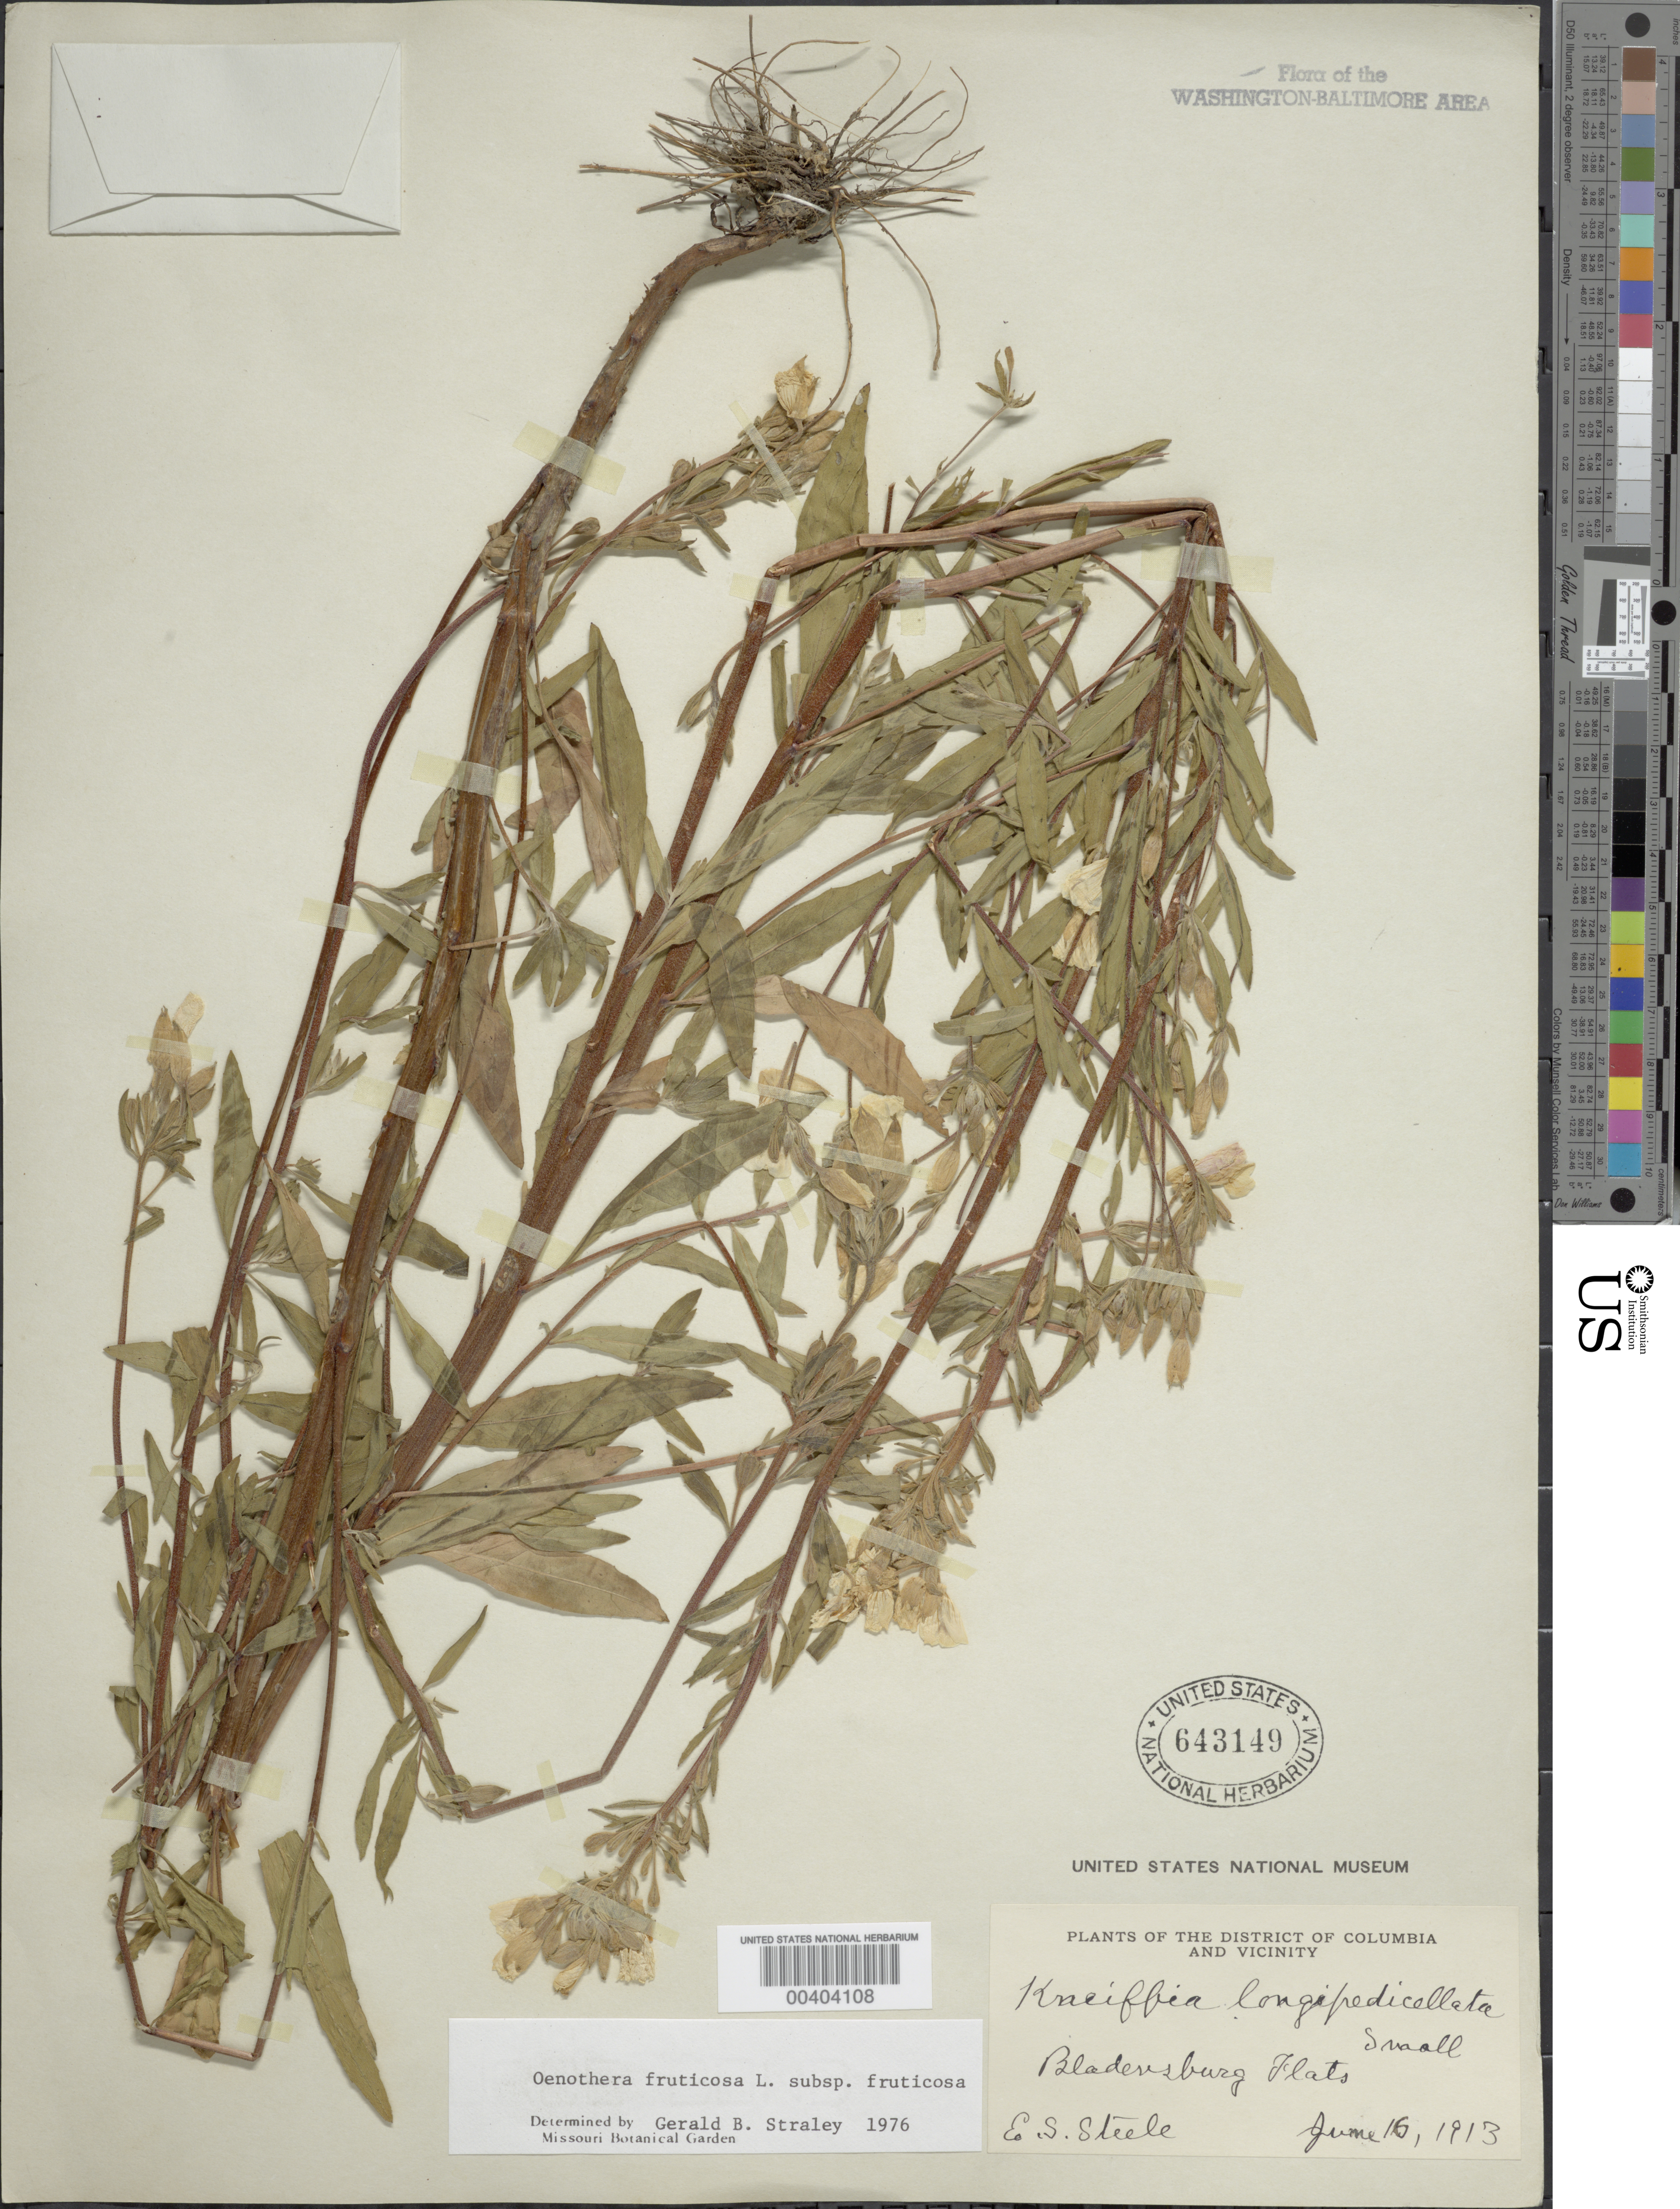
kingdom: Plantae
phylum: Tracheophyta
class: Magnoliopsida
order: Myrtales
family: Onagraceae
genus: Oenothera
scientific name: Oenothera fruticosa subsp. fruticosa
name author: L.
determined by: Straley, G. B.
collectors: E. Steele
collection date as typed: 16 Jun 1913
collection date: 1913-06-16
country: United States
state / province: Maryland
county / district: Prince George's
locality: Bladensburg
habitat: Flats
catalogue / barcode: US 643149